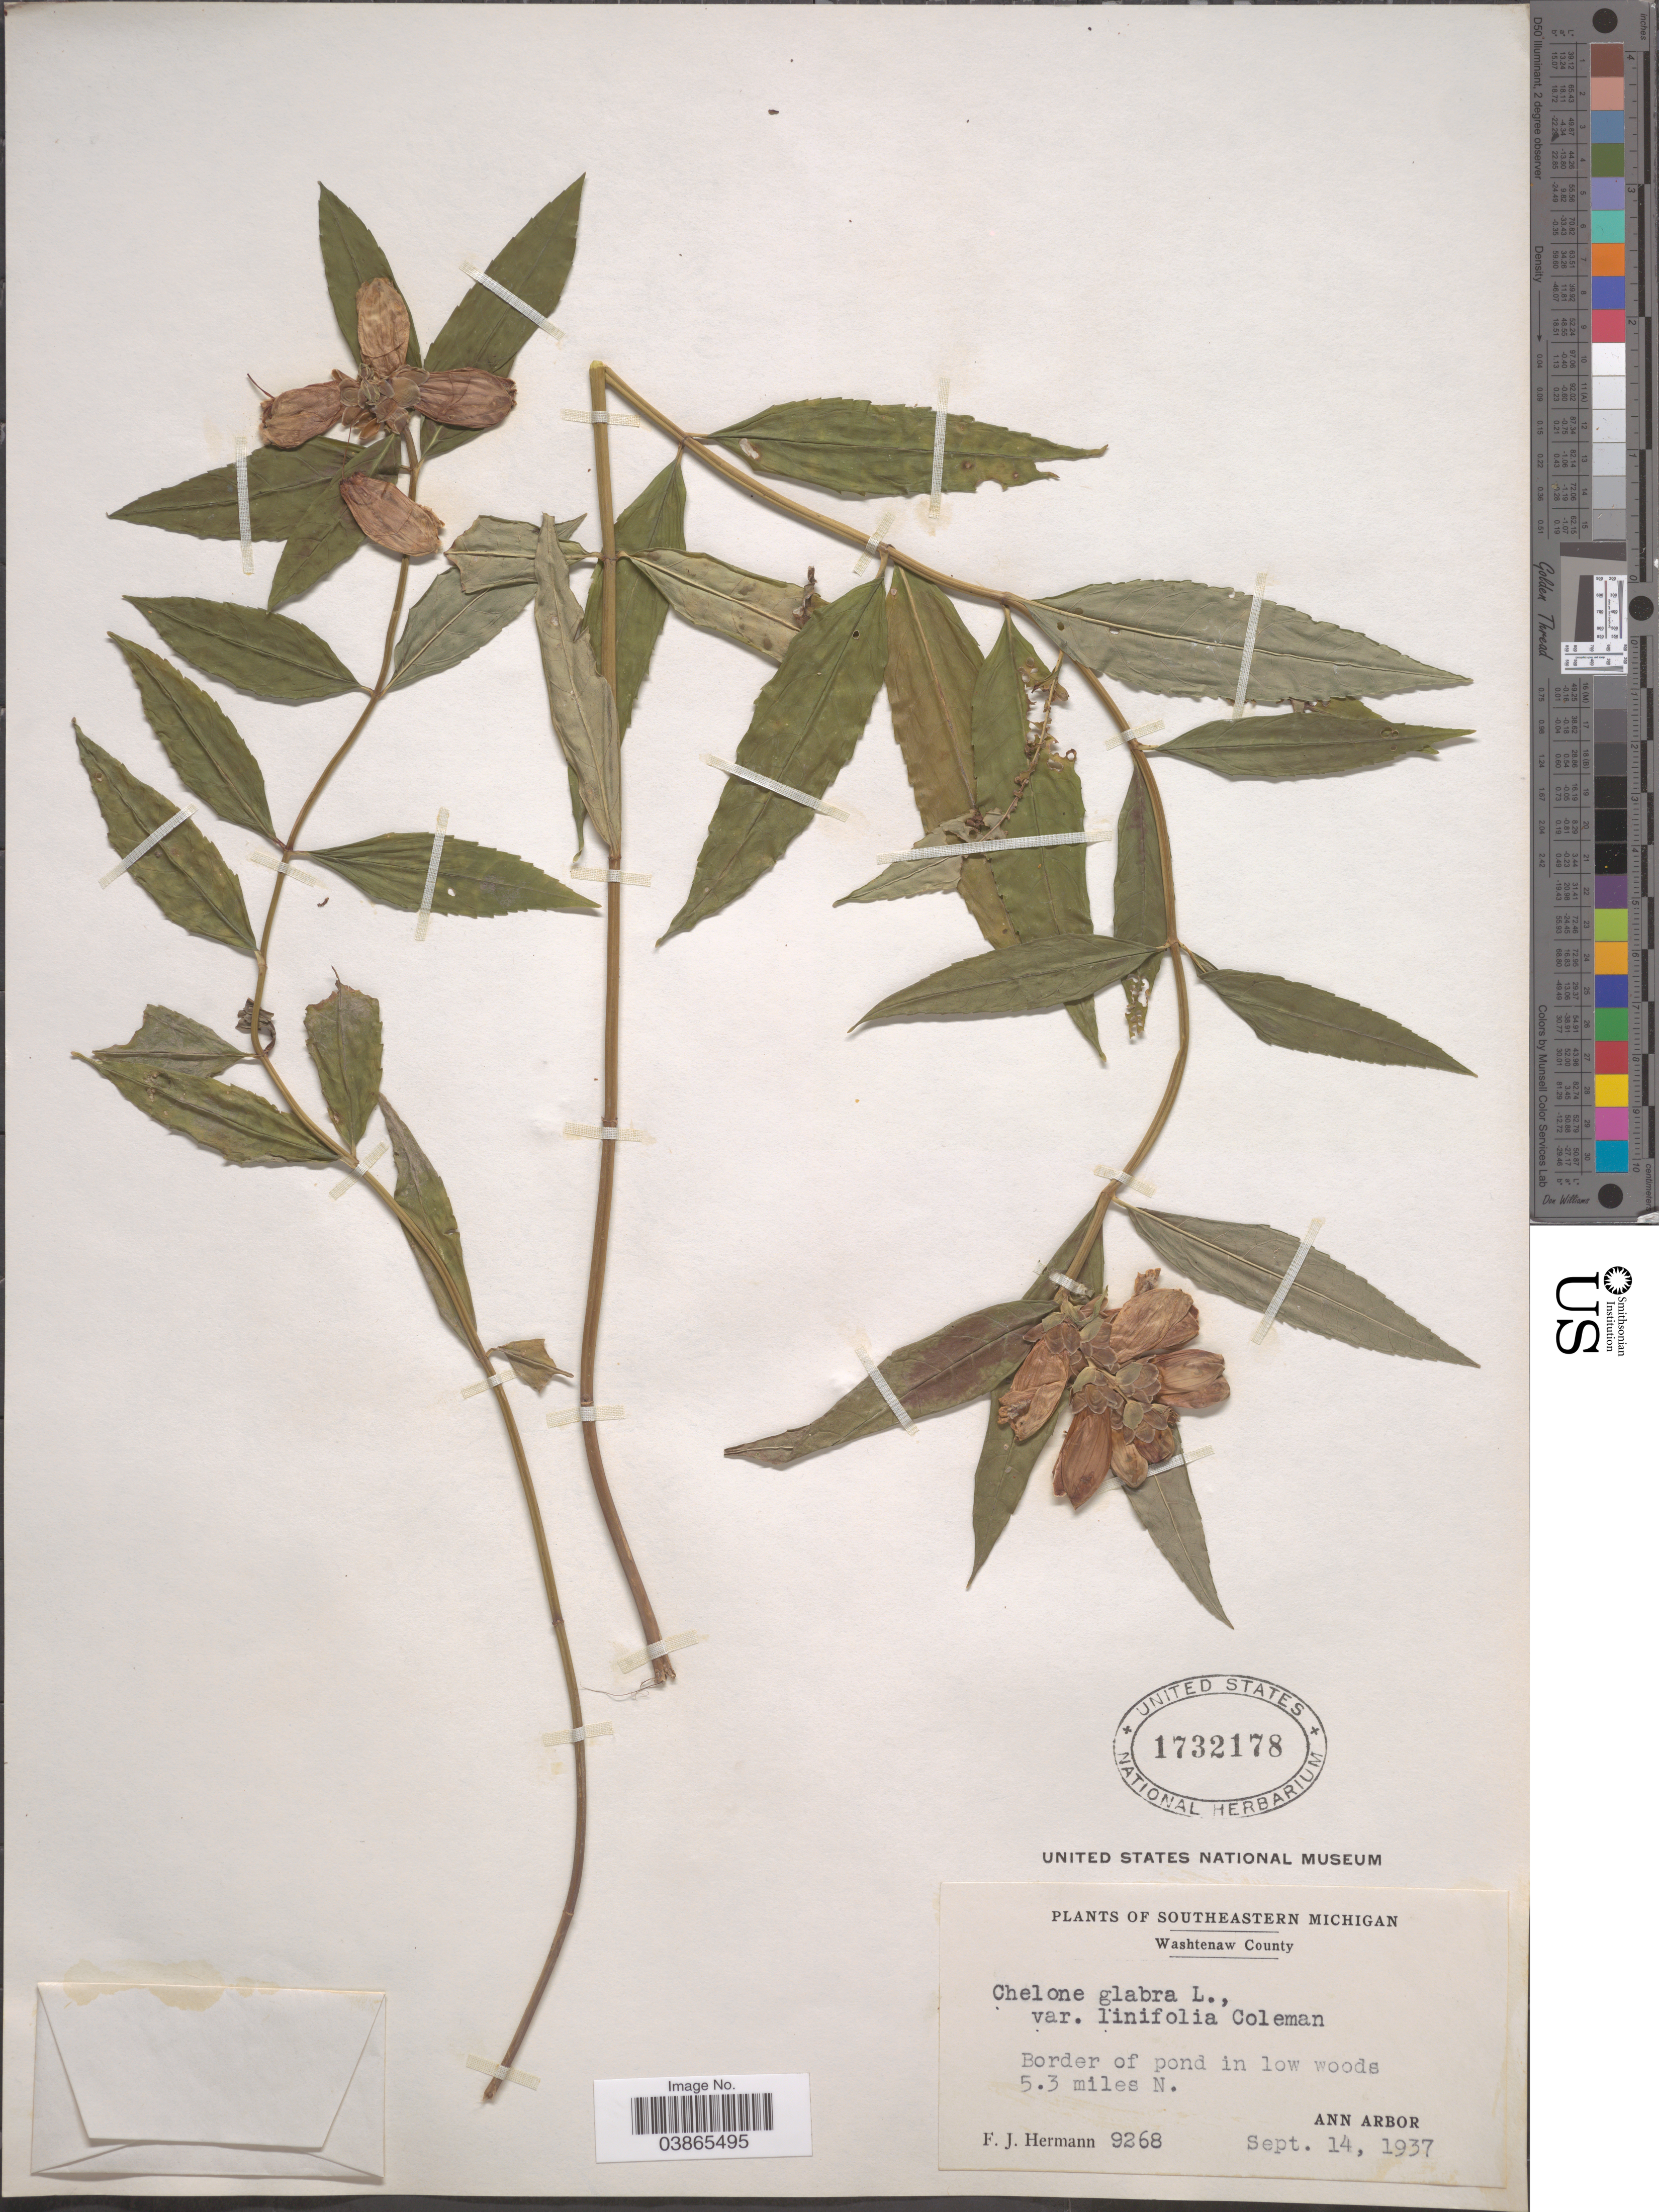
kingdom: Plantae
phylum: Tracheophyta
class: Magnoliopsida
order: Lamiales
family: Plantaginaceae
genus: Chelone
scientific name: Chelone glabra var. linifolia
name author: Coleman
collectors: F. J. Hermann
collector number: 9268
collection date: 1937-09-14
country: United States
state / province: Michigan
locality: Southeastern Michigan. Washtenaw County. 5.3 miles N. Ann Arbor.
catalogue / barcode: US 1732178